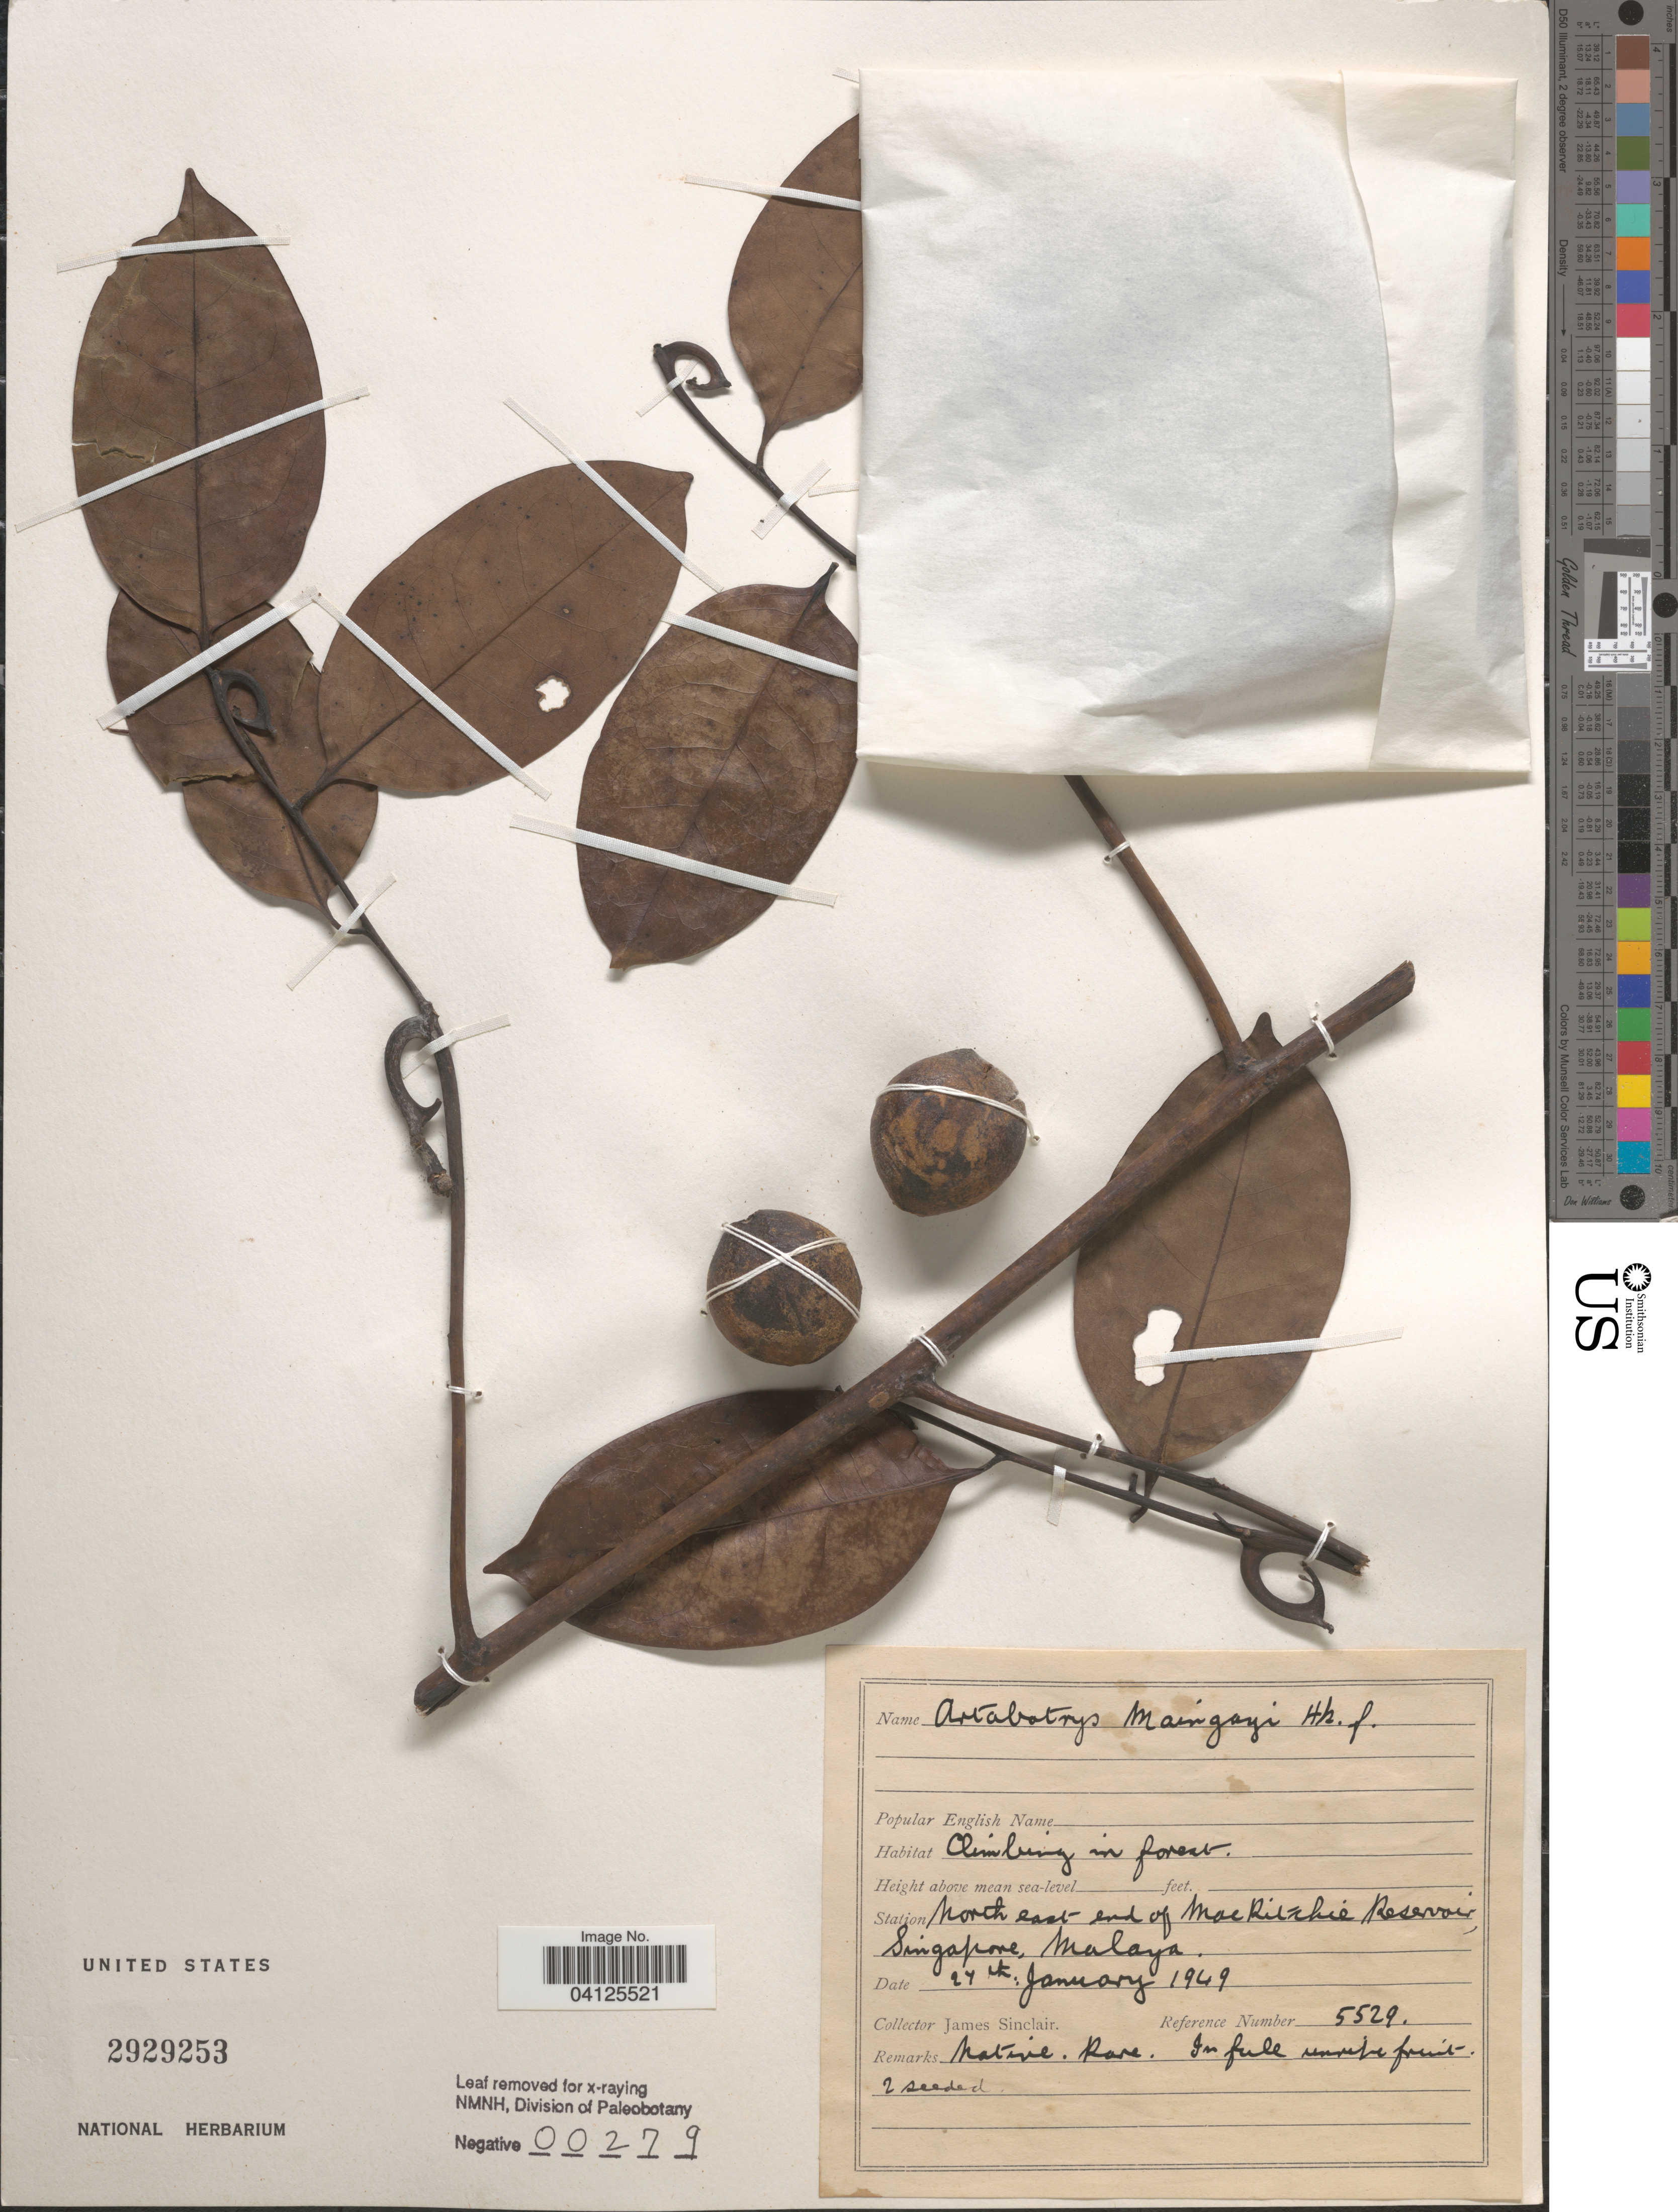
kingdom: Plantae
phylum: Tracheophyta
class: Magnoliopsida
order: Magnoliales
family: Annonaceae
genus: Artabotrys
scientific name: Artabotrys maingayi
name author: Hook. f. & Thomson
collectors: J. Sinclair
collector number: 5529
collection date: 1949-01-27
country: Singapore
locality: Station North east end of MacRitchie Reservoir, Malaya.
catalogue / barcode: US 2929253